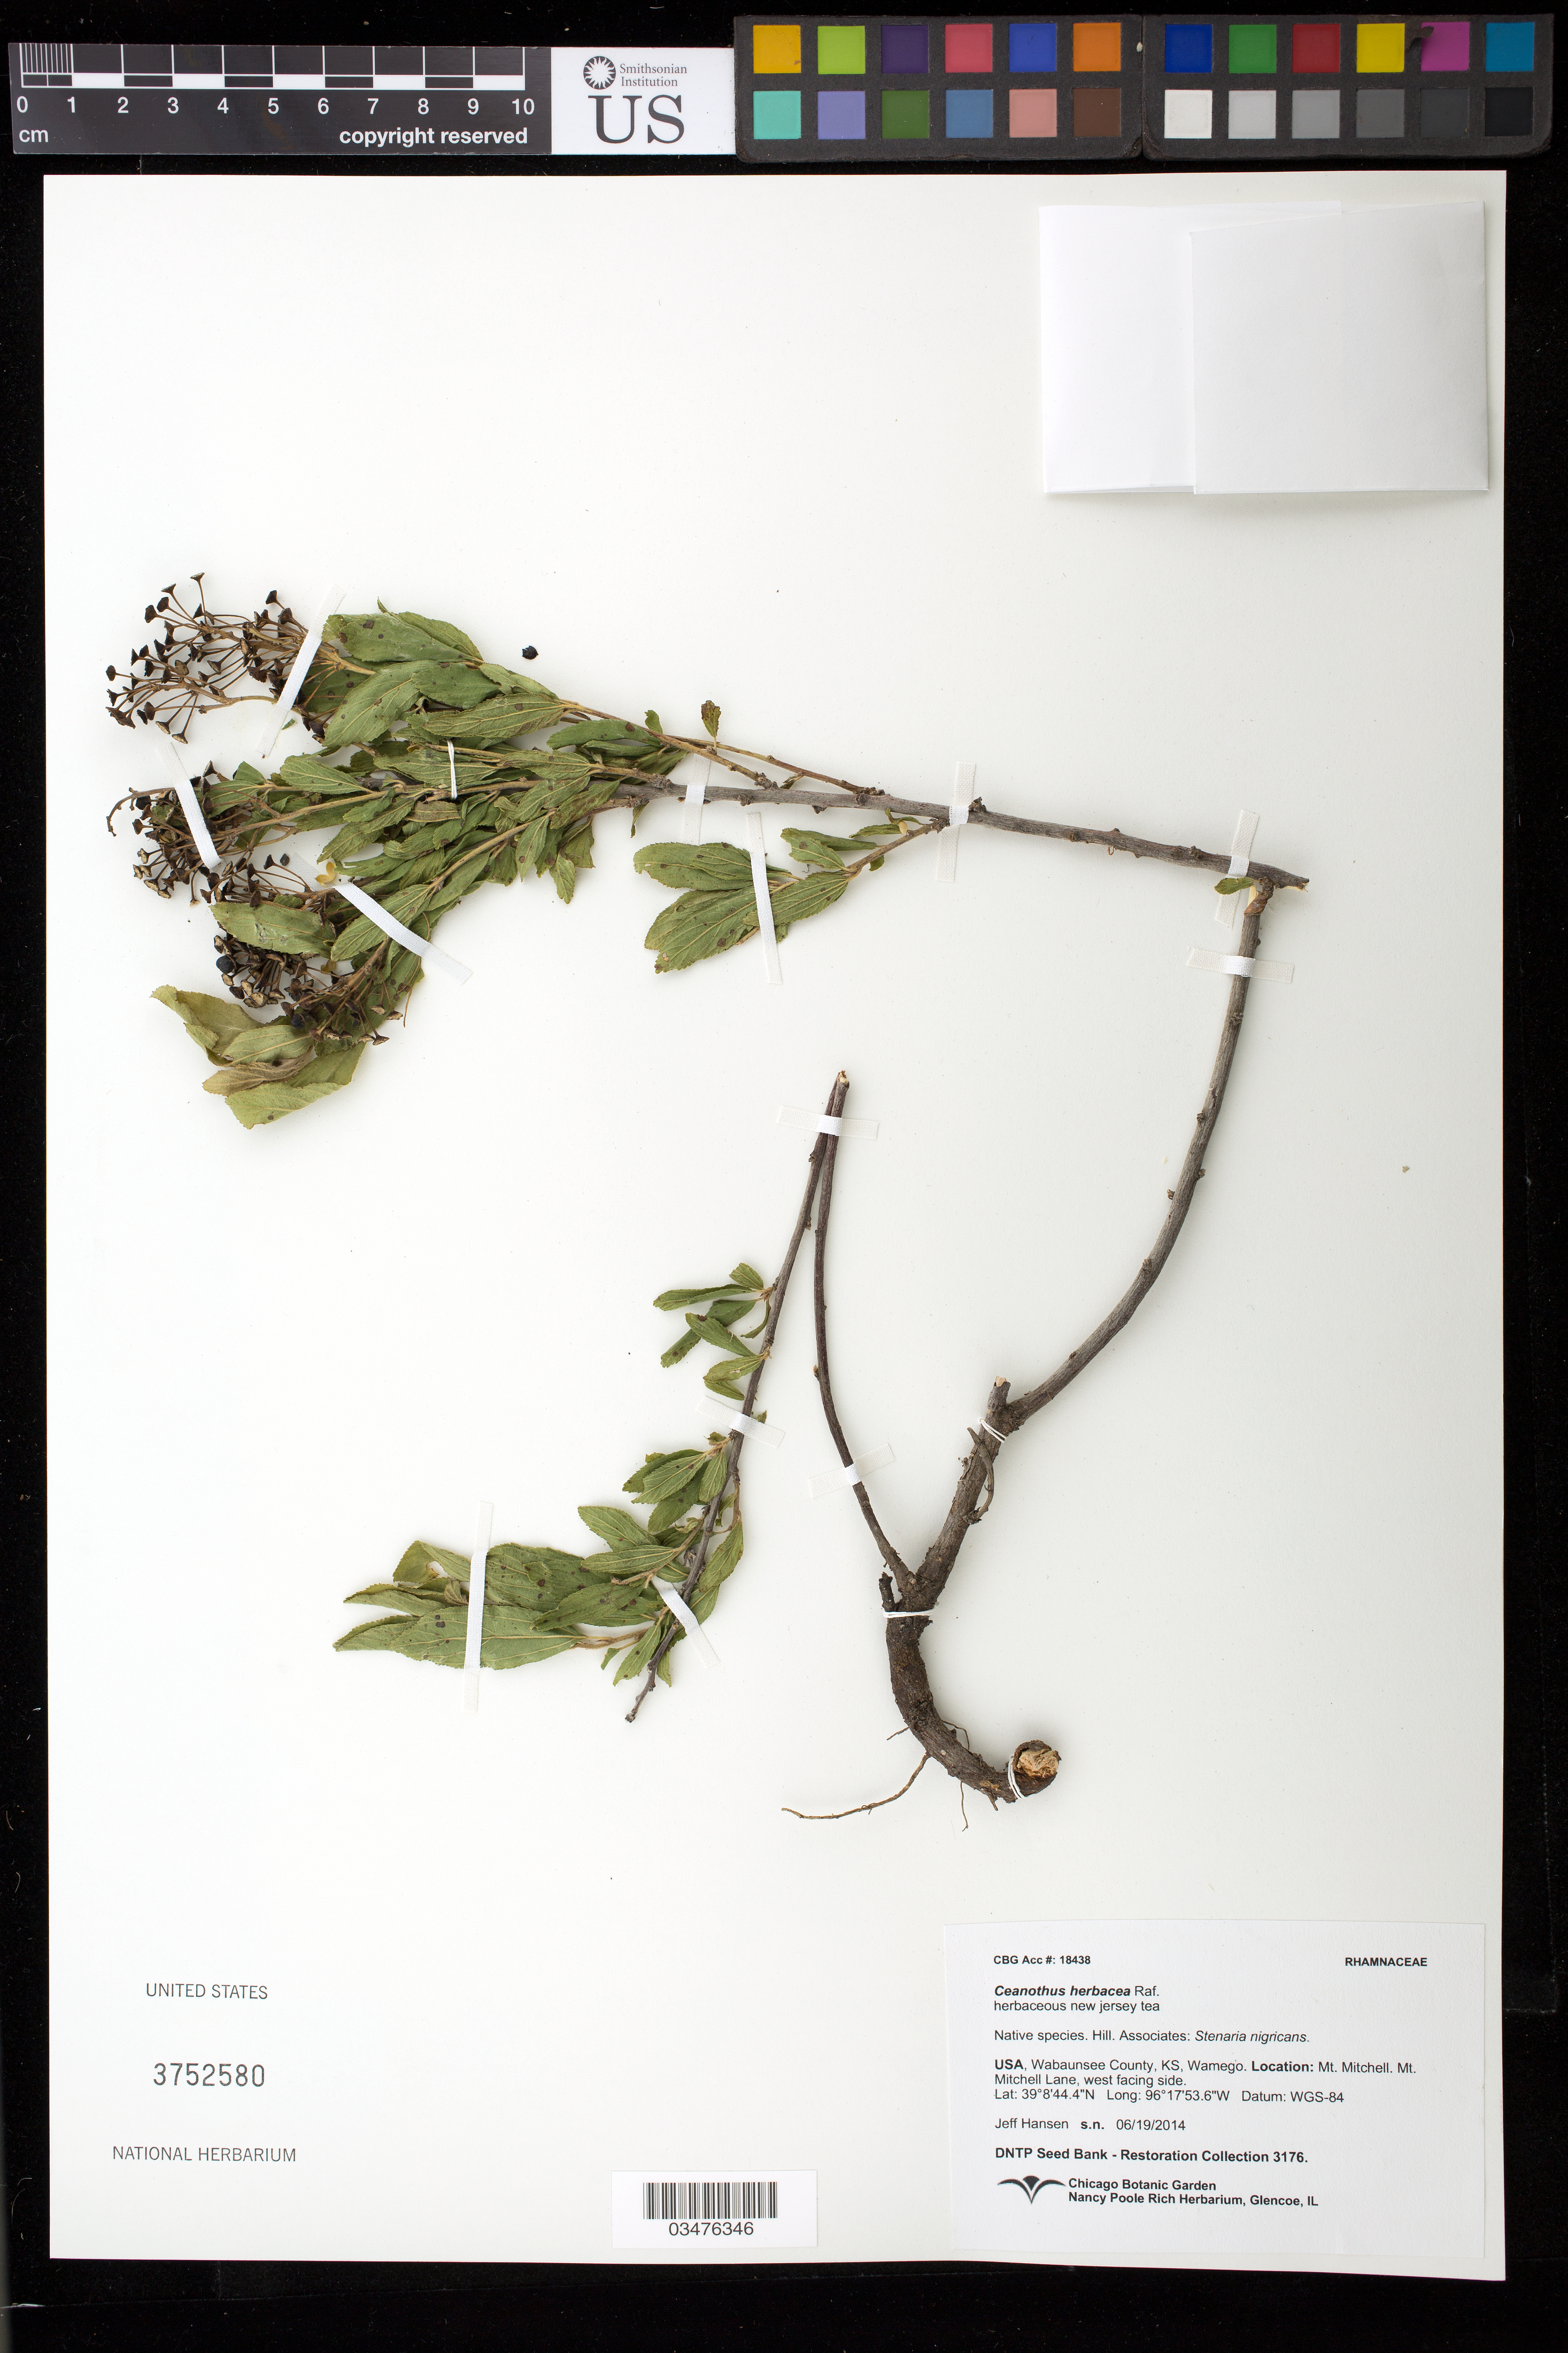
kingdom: Plantae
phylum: Tracheophyta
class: Magnoliopsida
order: Rosales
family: Rhamnaceae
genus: Ceanothus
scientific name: Ceanothus herbaceus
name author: Raf.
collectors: J. Hansen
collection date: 2014-06-19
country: United States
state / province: Kansas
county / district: Wabaunsee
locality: Mt. Mitchell. Mt. Mitchell Lane, west facing side.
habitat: Hill. With Stenaria nigricans.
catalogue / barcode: US 3752580